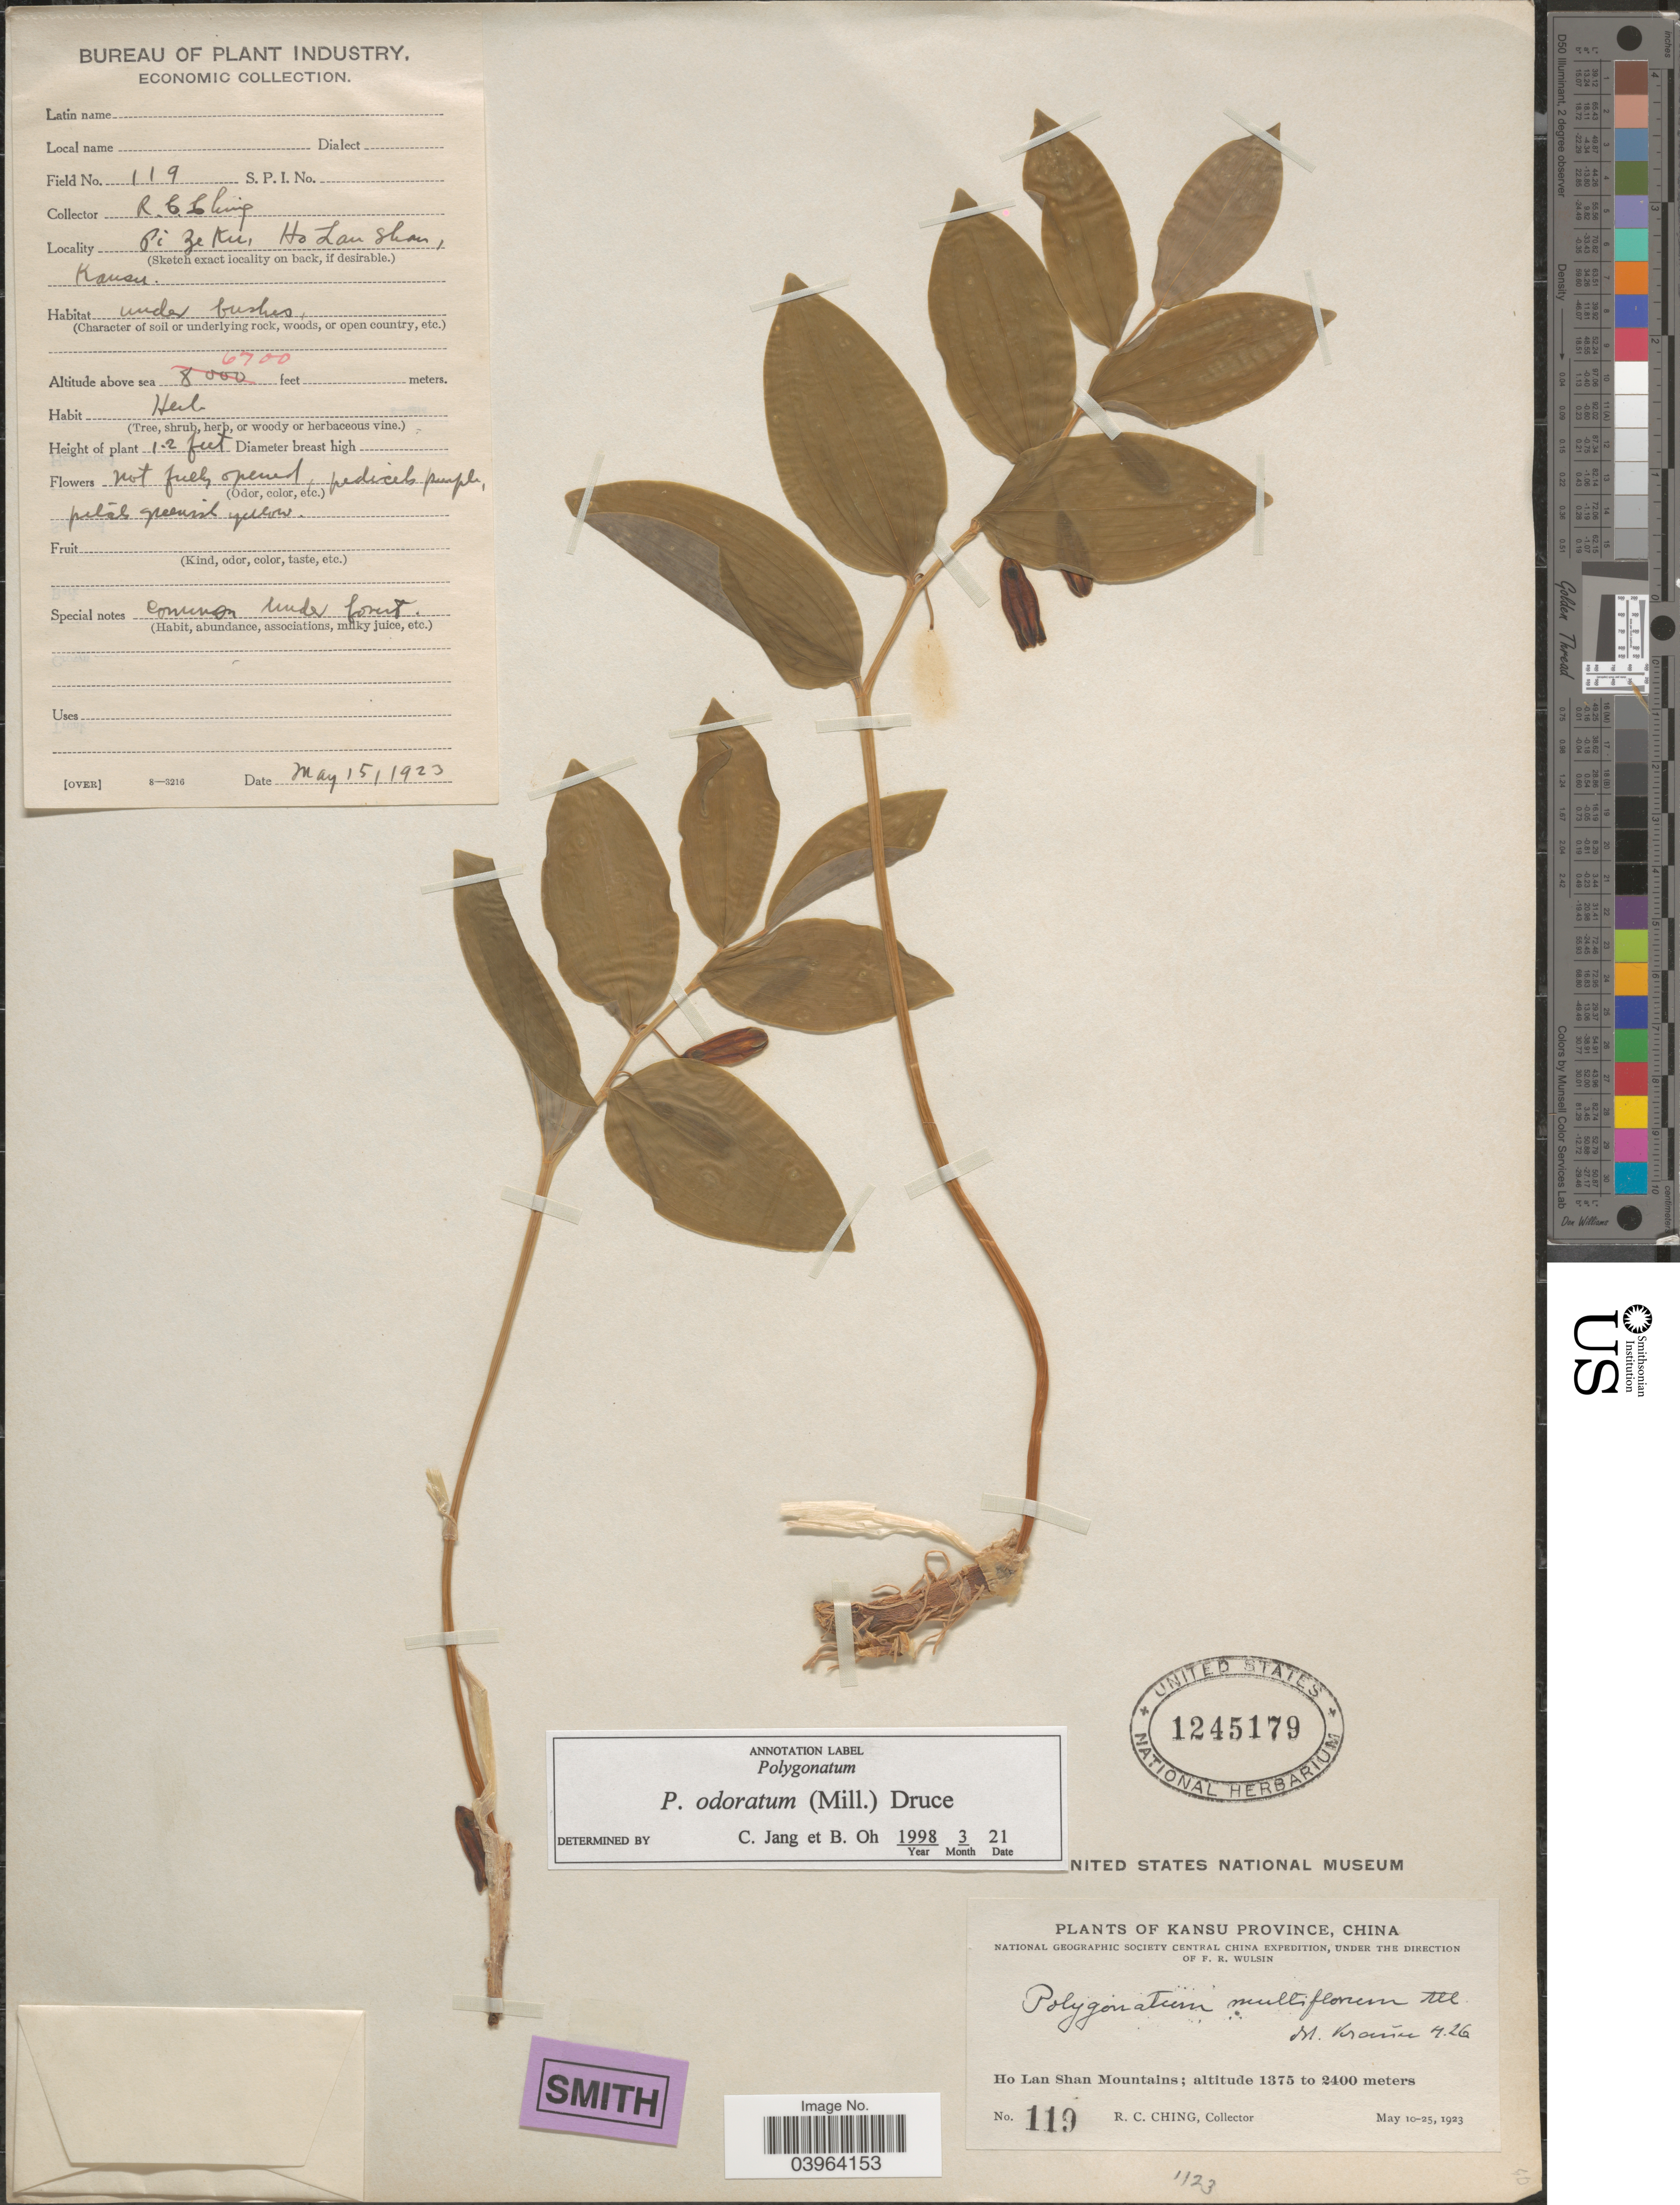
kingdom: Plantae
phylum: Tracheophyta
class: Liliopsida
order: Asparagales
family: Asparagaceae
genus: Polygonatum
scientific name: Polygonatum odoratum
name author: (Mill.) Druce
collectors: R. C. Ching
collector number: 119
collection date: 1923-05-15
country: China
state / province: Gansu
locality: Pi Ze Ku, Ho Lan Shan. Kansu Province. Ho Lan Shan Mountains.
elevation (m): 2042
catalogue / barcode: US 1245179